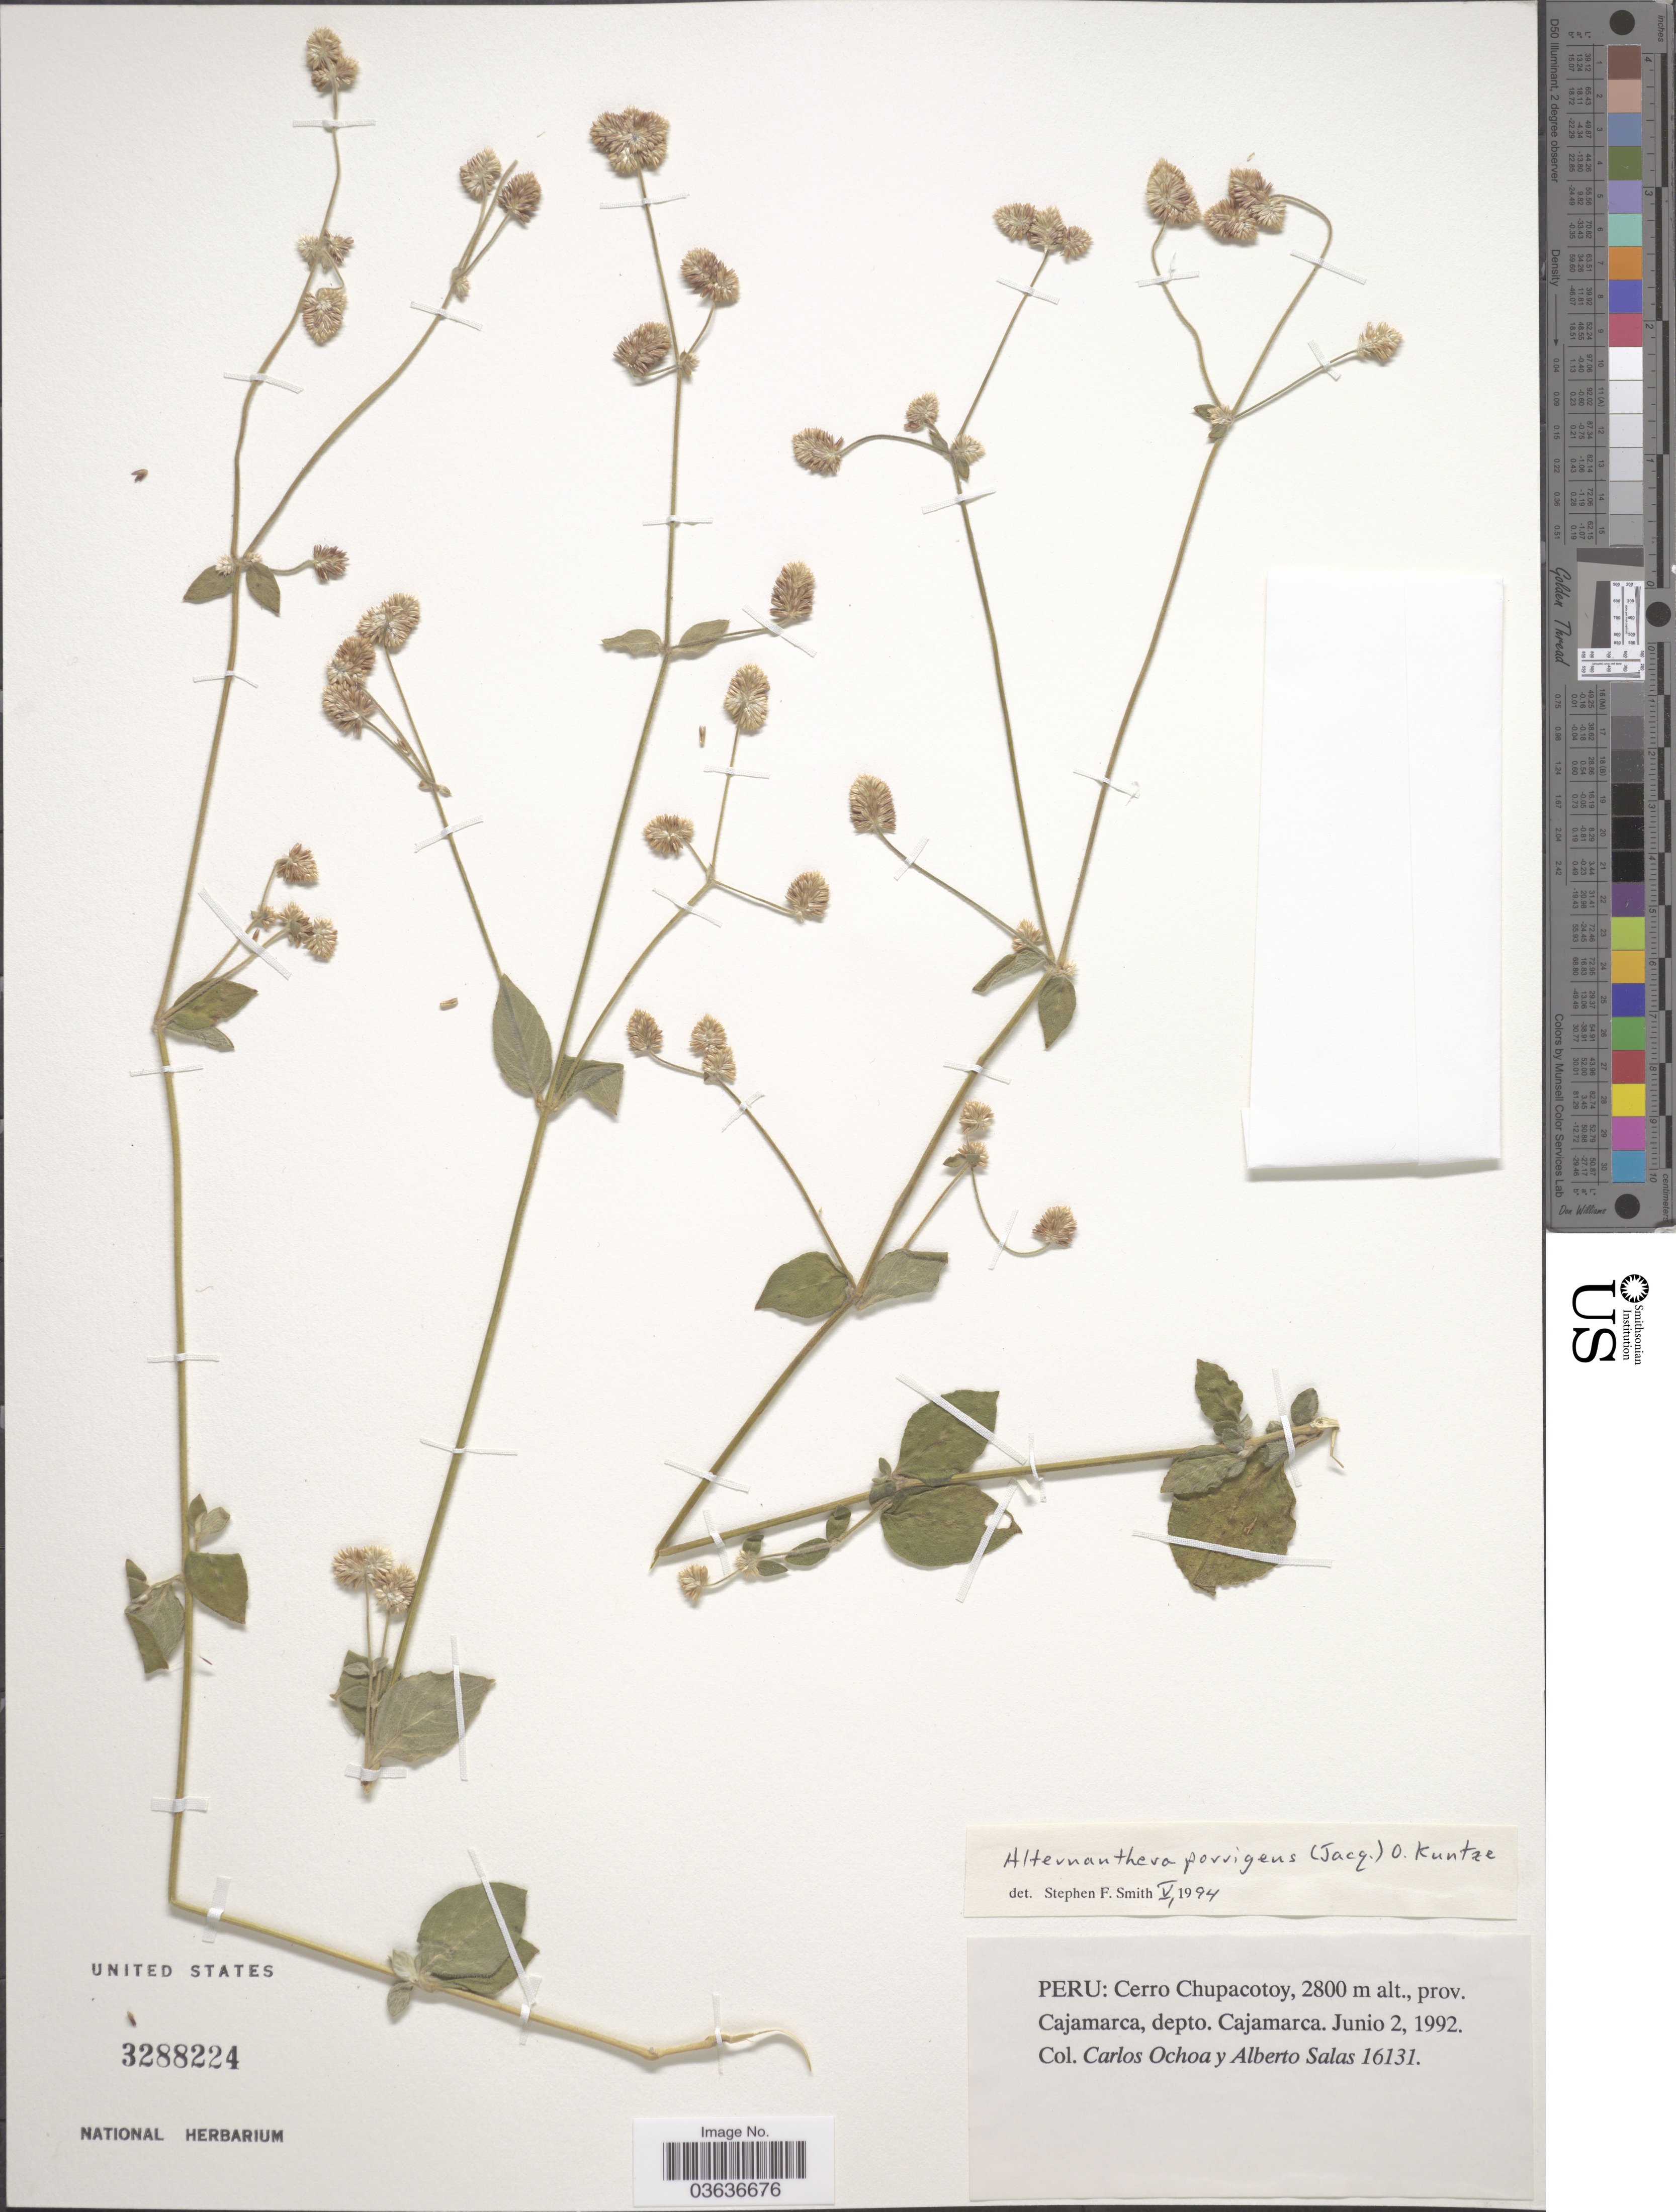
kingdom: Plantae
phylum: Tracheophyta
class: Magnoliopsida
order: Caryophyllales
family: Amaranthaceae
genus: Alternanthera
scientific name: Alternanthera porrigens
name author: (Jacq.) Kuntze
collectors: C. M. Ochoa & A. Salas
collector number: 16131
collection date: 1992-06-02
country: Peru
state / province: Cajamarca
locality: Cerro Chupacotoy, prov. Cajamarca, depto. Cajamarca.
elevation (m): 2800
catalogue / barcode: US 3288224